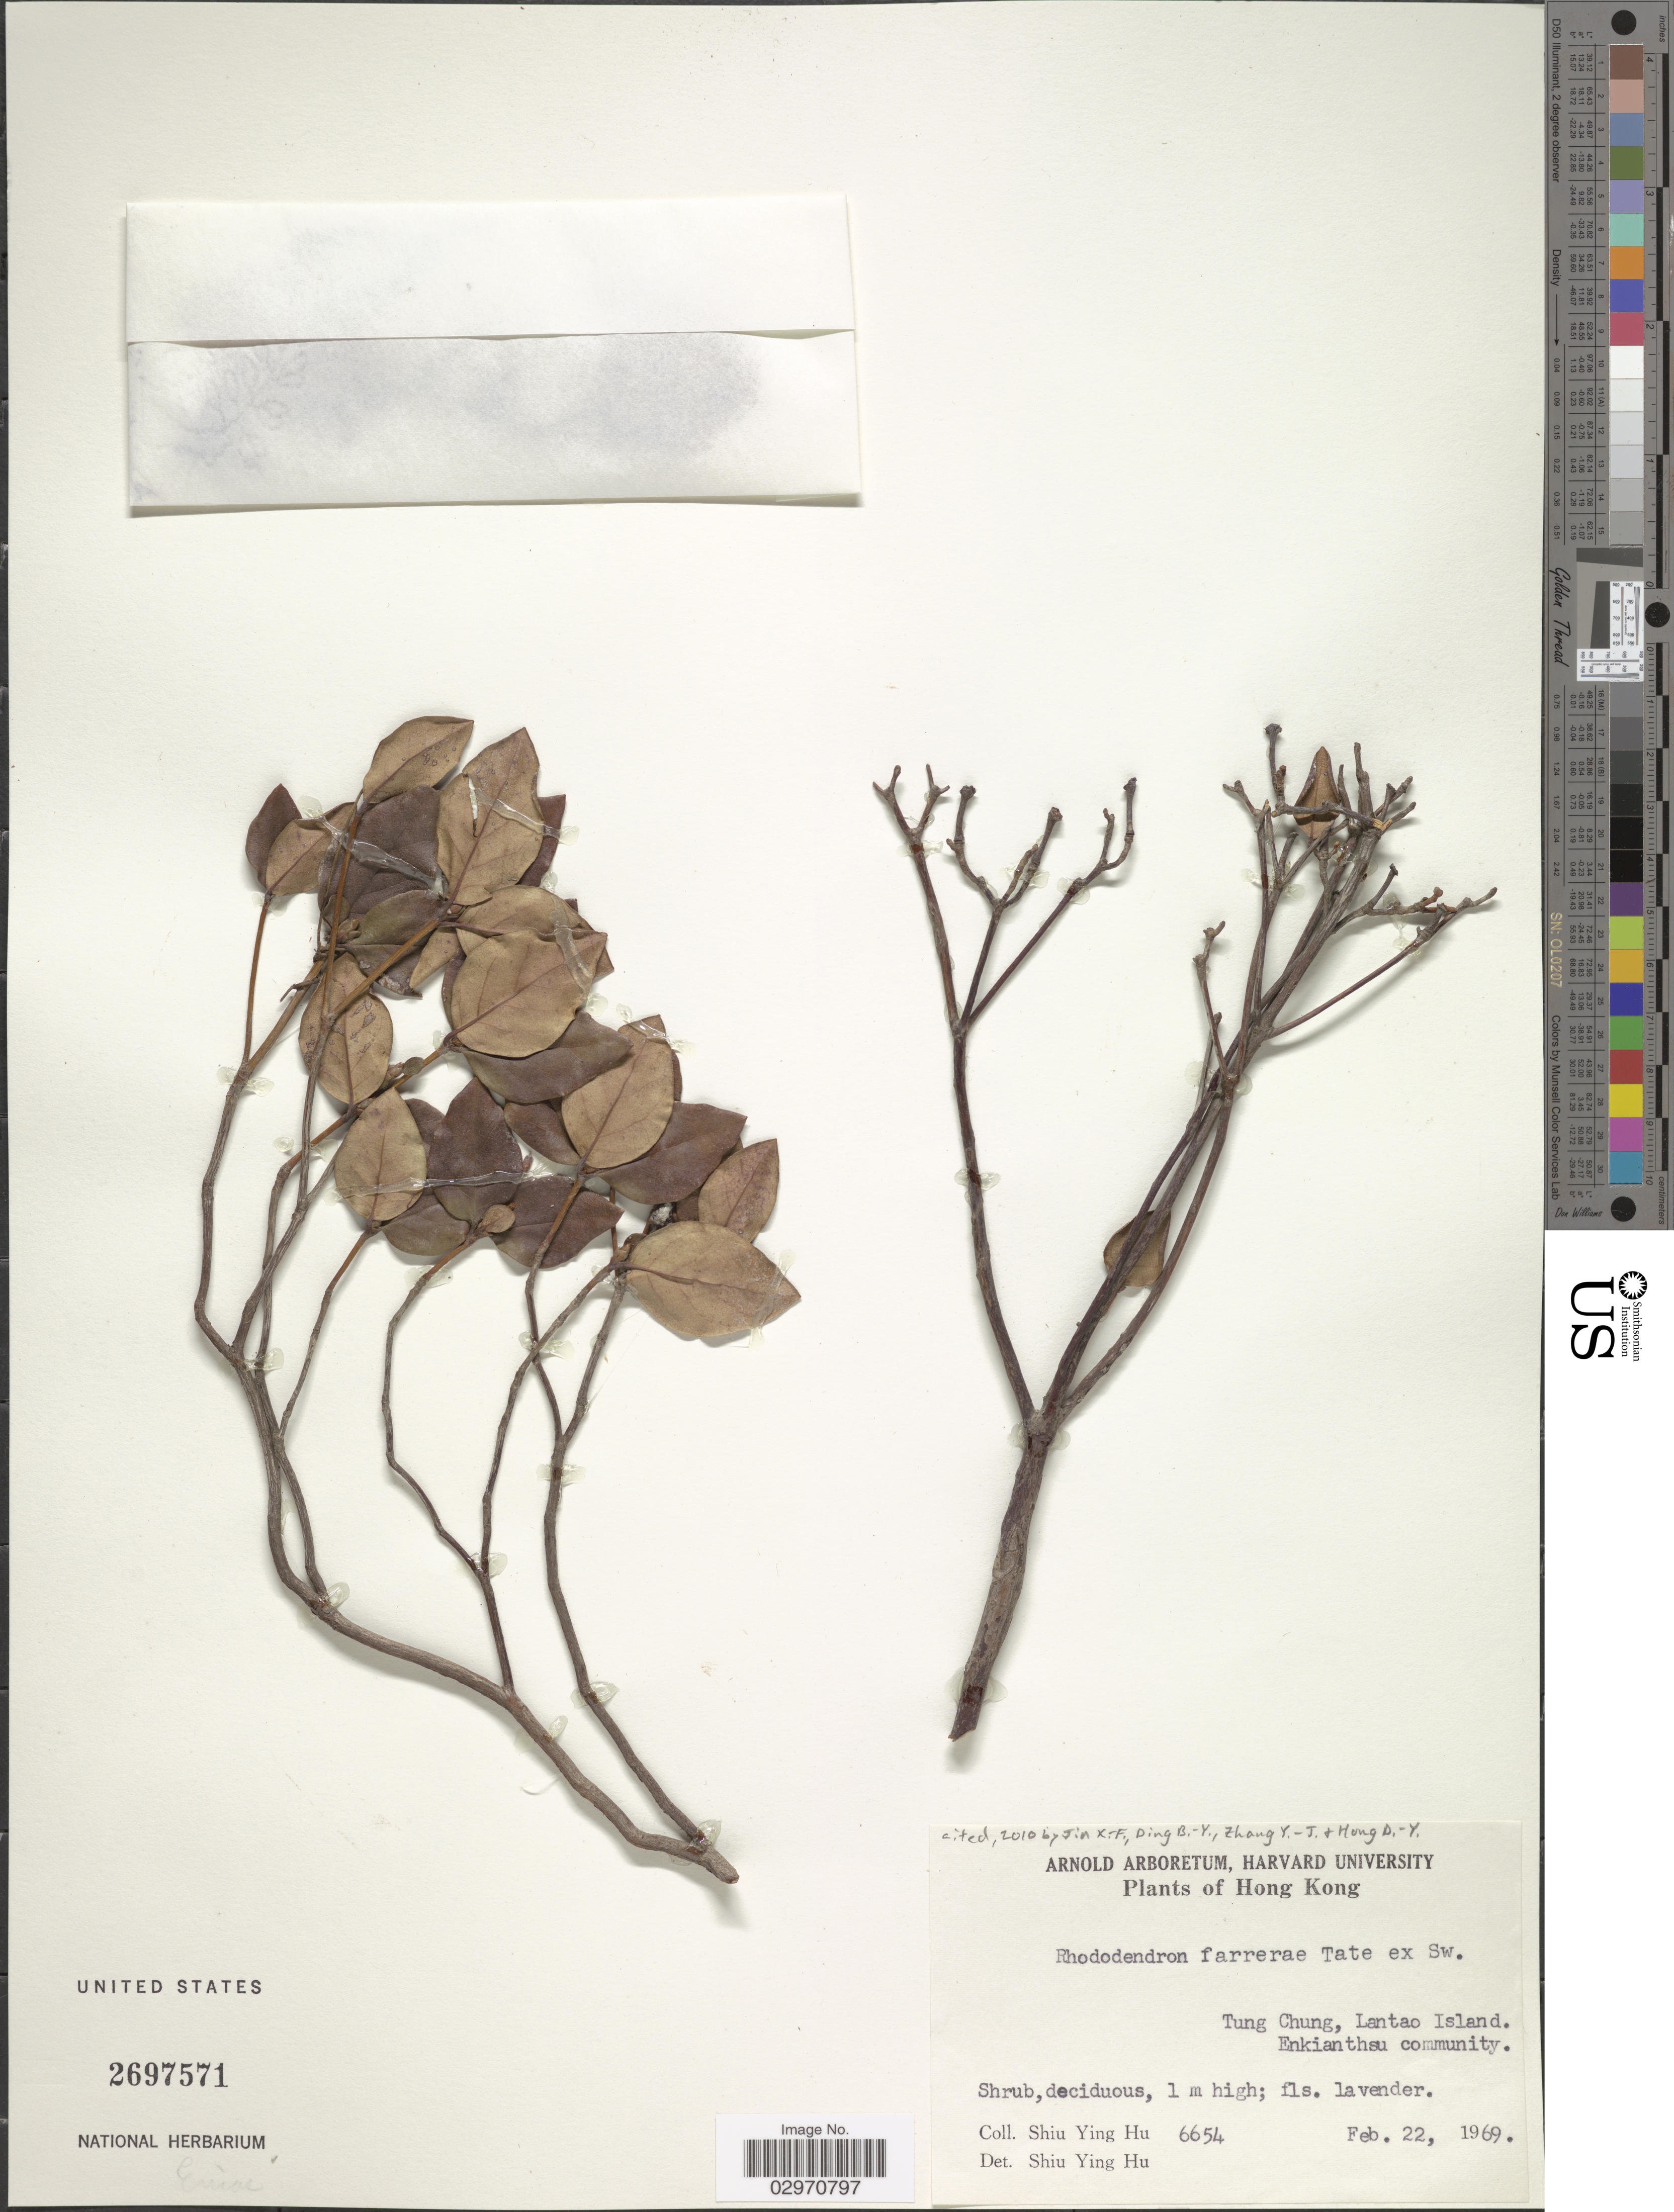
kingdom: Plantae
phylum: Tracheophyta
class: Magnoliopsida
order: Ericales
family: Ericaceae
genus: Rhododendron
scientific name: Rhododendron farrerae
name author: Sweet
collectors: S. Y. Hu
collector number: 6654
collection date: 1969-02-22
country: China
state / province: Hong Kong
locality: Tung Chung, Lantao Island. Enkianthsu community.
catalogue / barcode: US 2697571